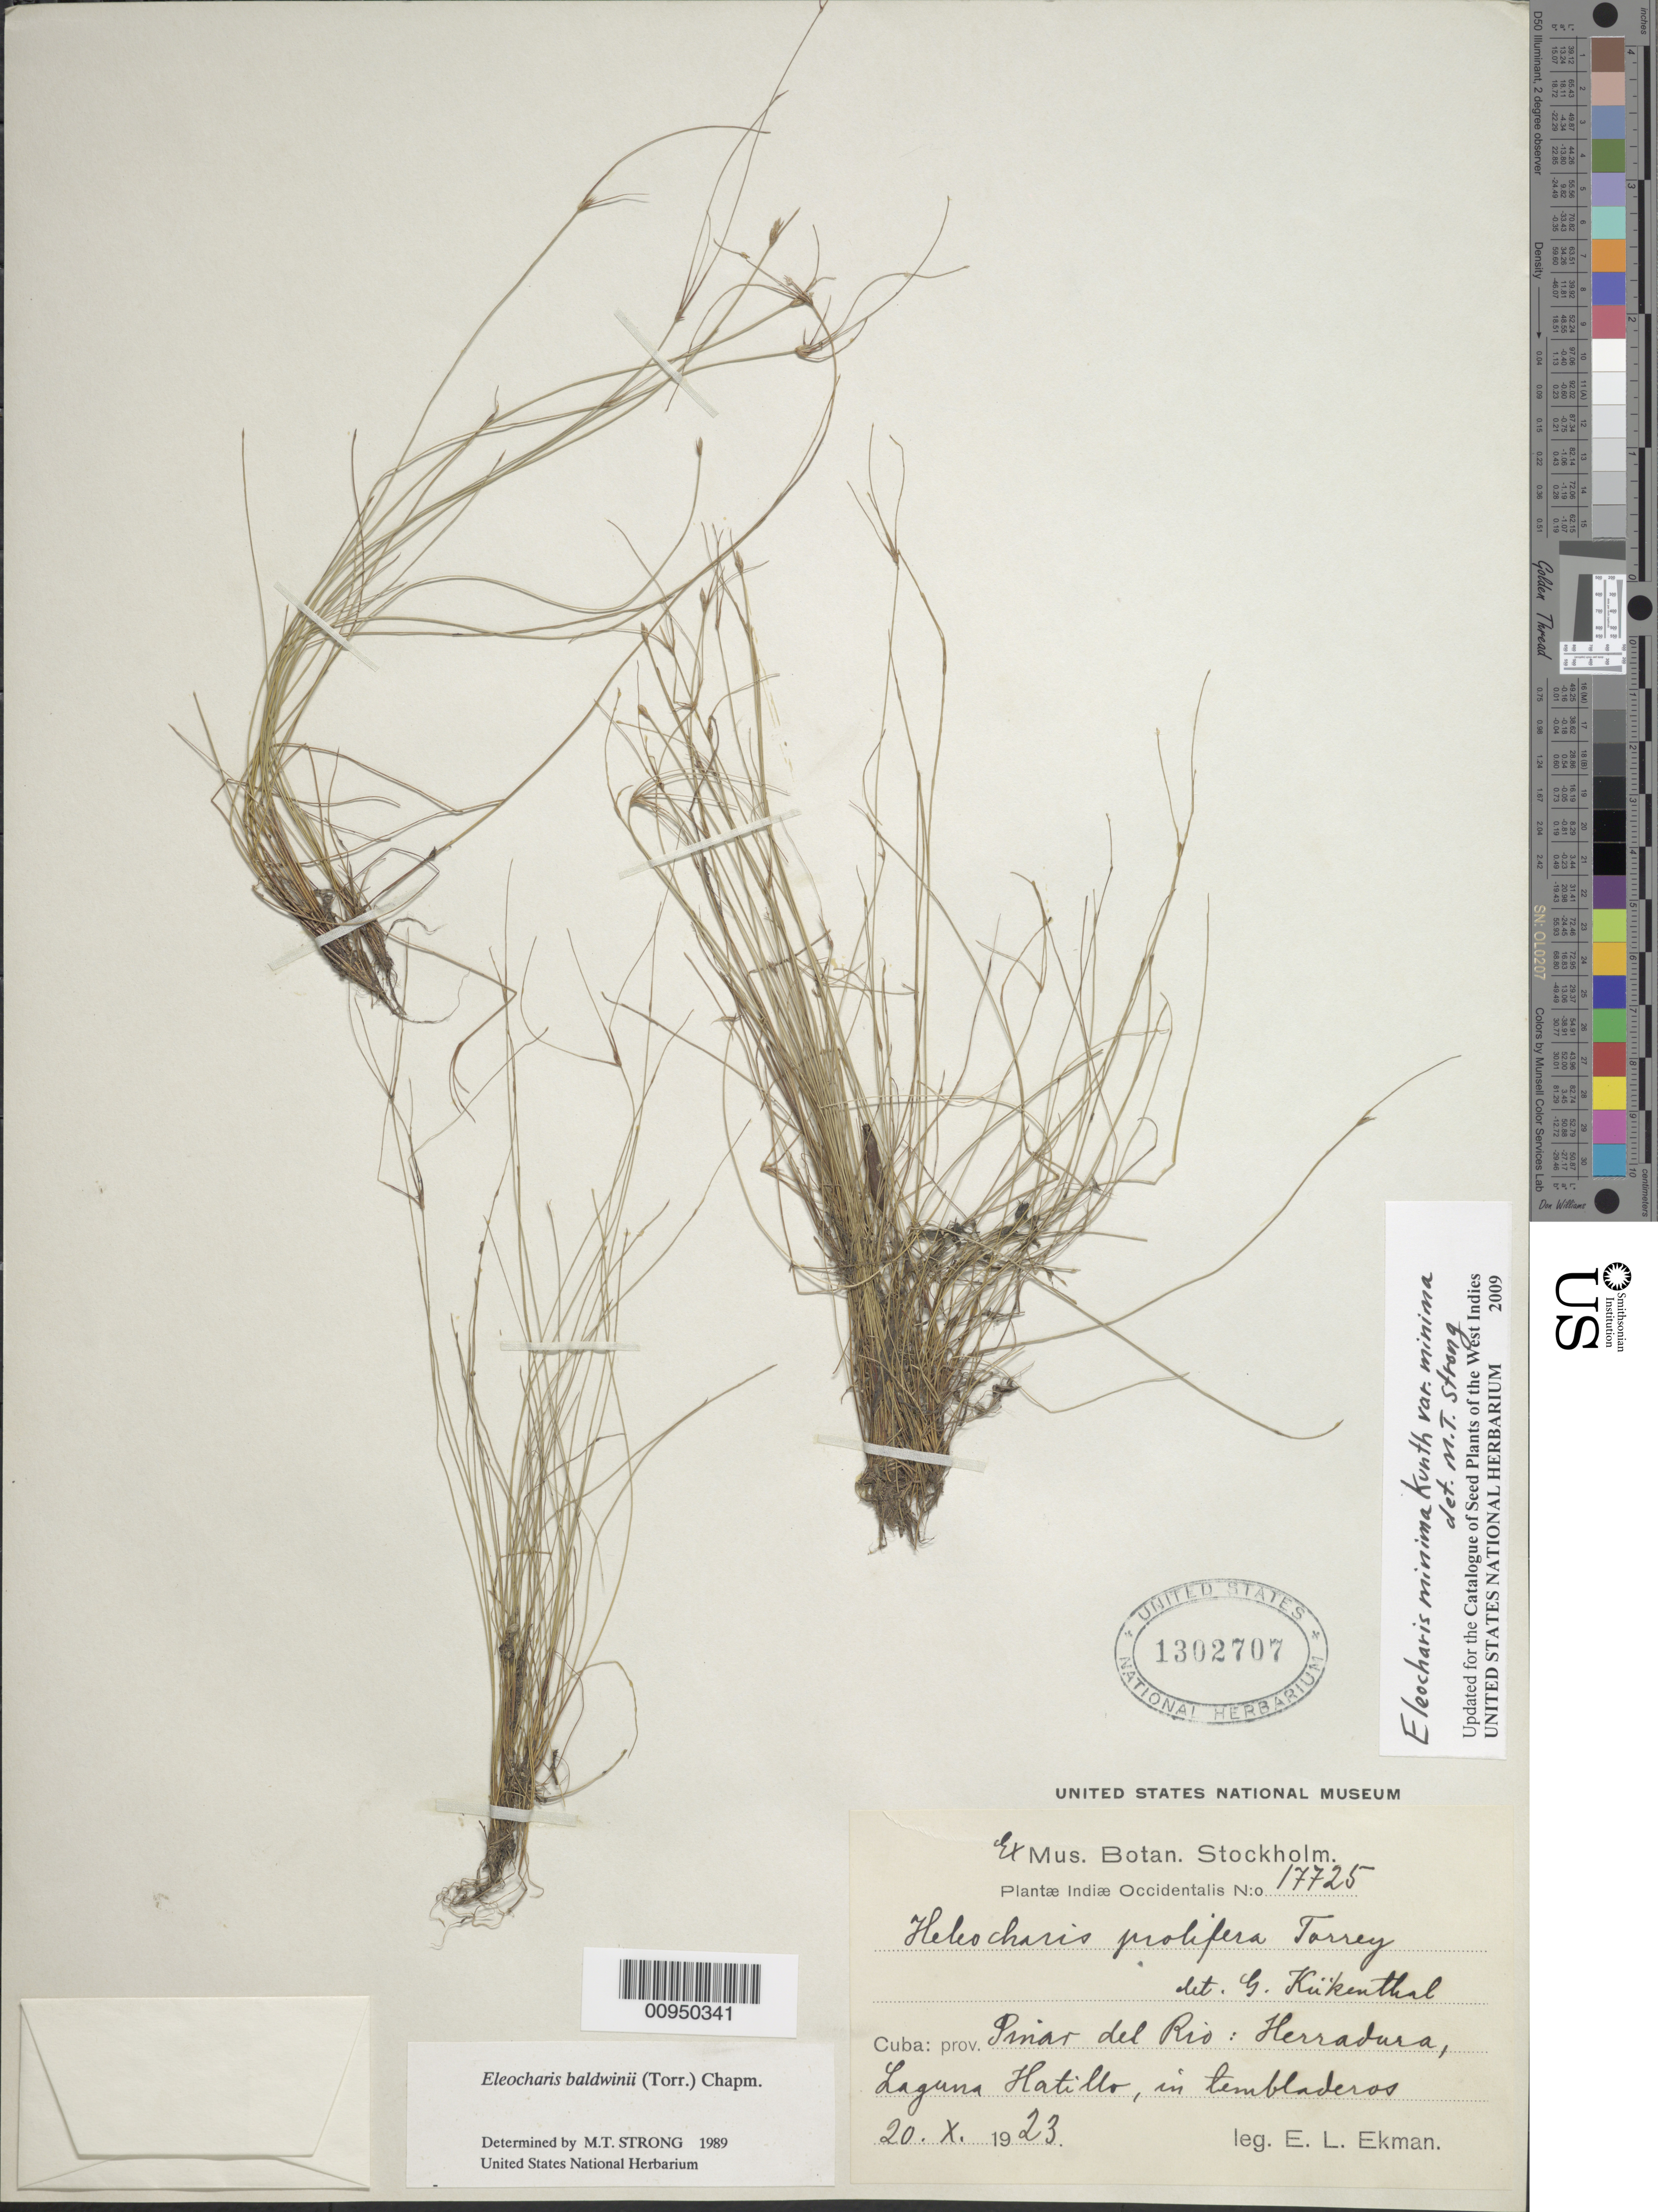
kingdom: Plantae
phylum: Tracheophyta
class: Liliopsida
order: Poales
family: Cyperaceae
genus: Eleocharis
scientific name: Eleocharis minima var. minima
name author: Kunth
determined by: Strong, M. T., (US), Smithsonian Institution - National Museum of Natural History (UNITED STATES)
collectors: E. L. Ekman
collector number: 17725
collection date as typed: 20 Dec 1923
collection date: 1923-12-20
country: Cuba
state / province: Pinar del Rio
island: Cuba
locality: Herradura, Laguna Hatillo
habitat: In tembladeros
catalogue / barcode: US 1302707